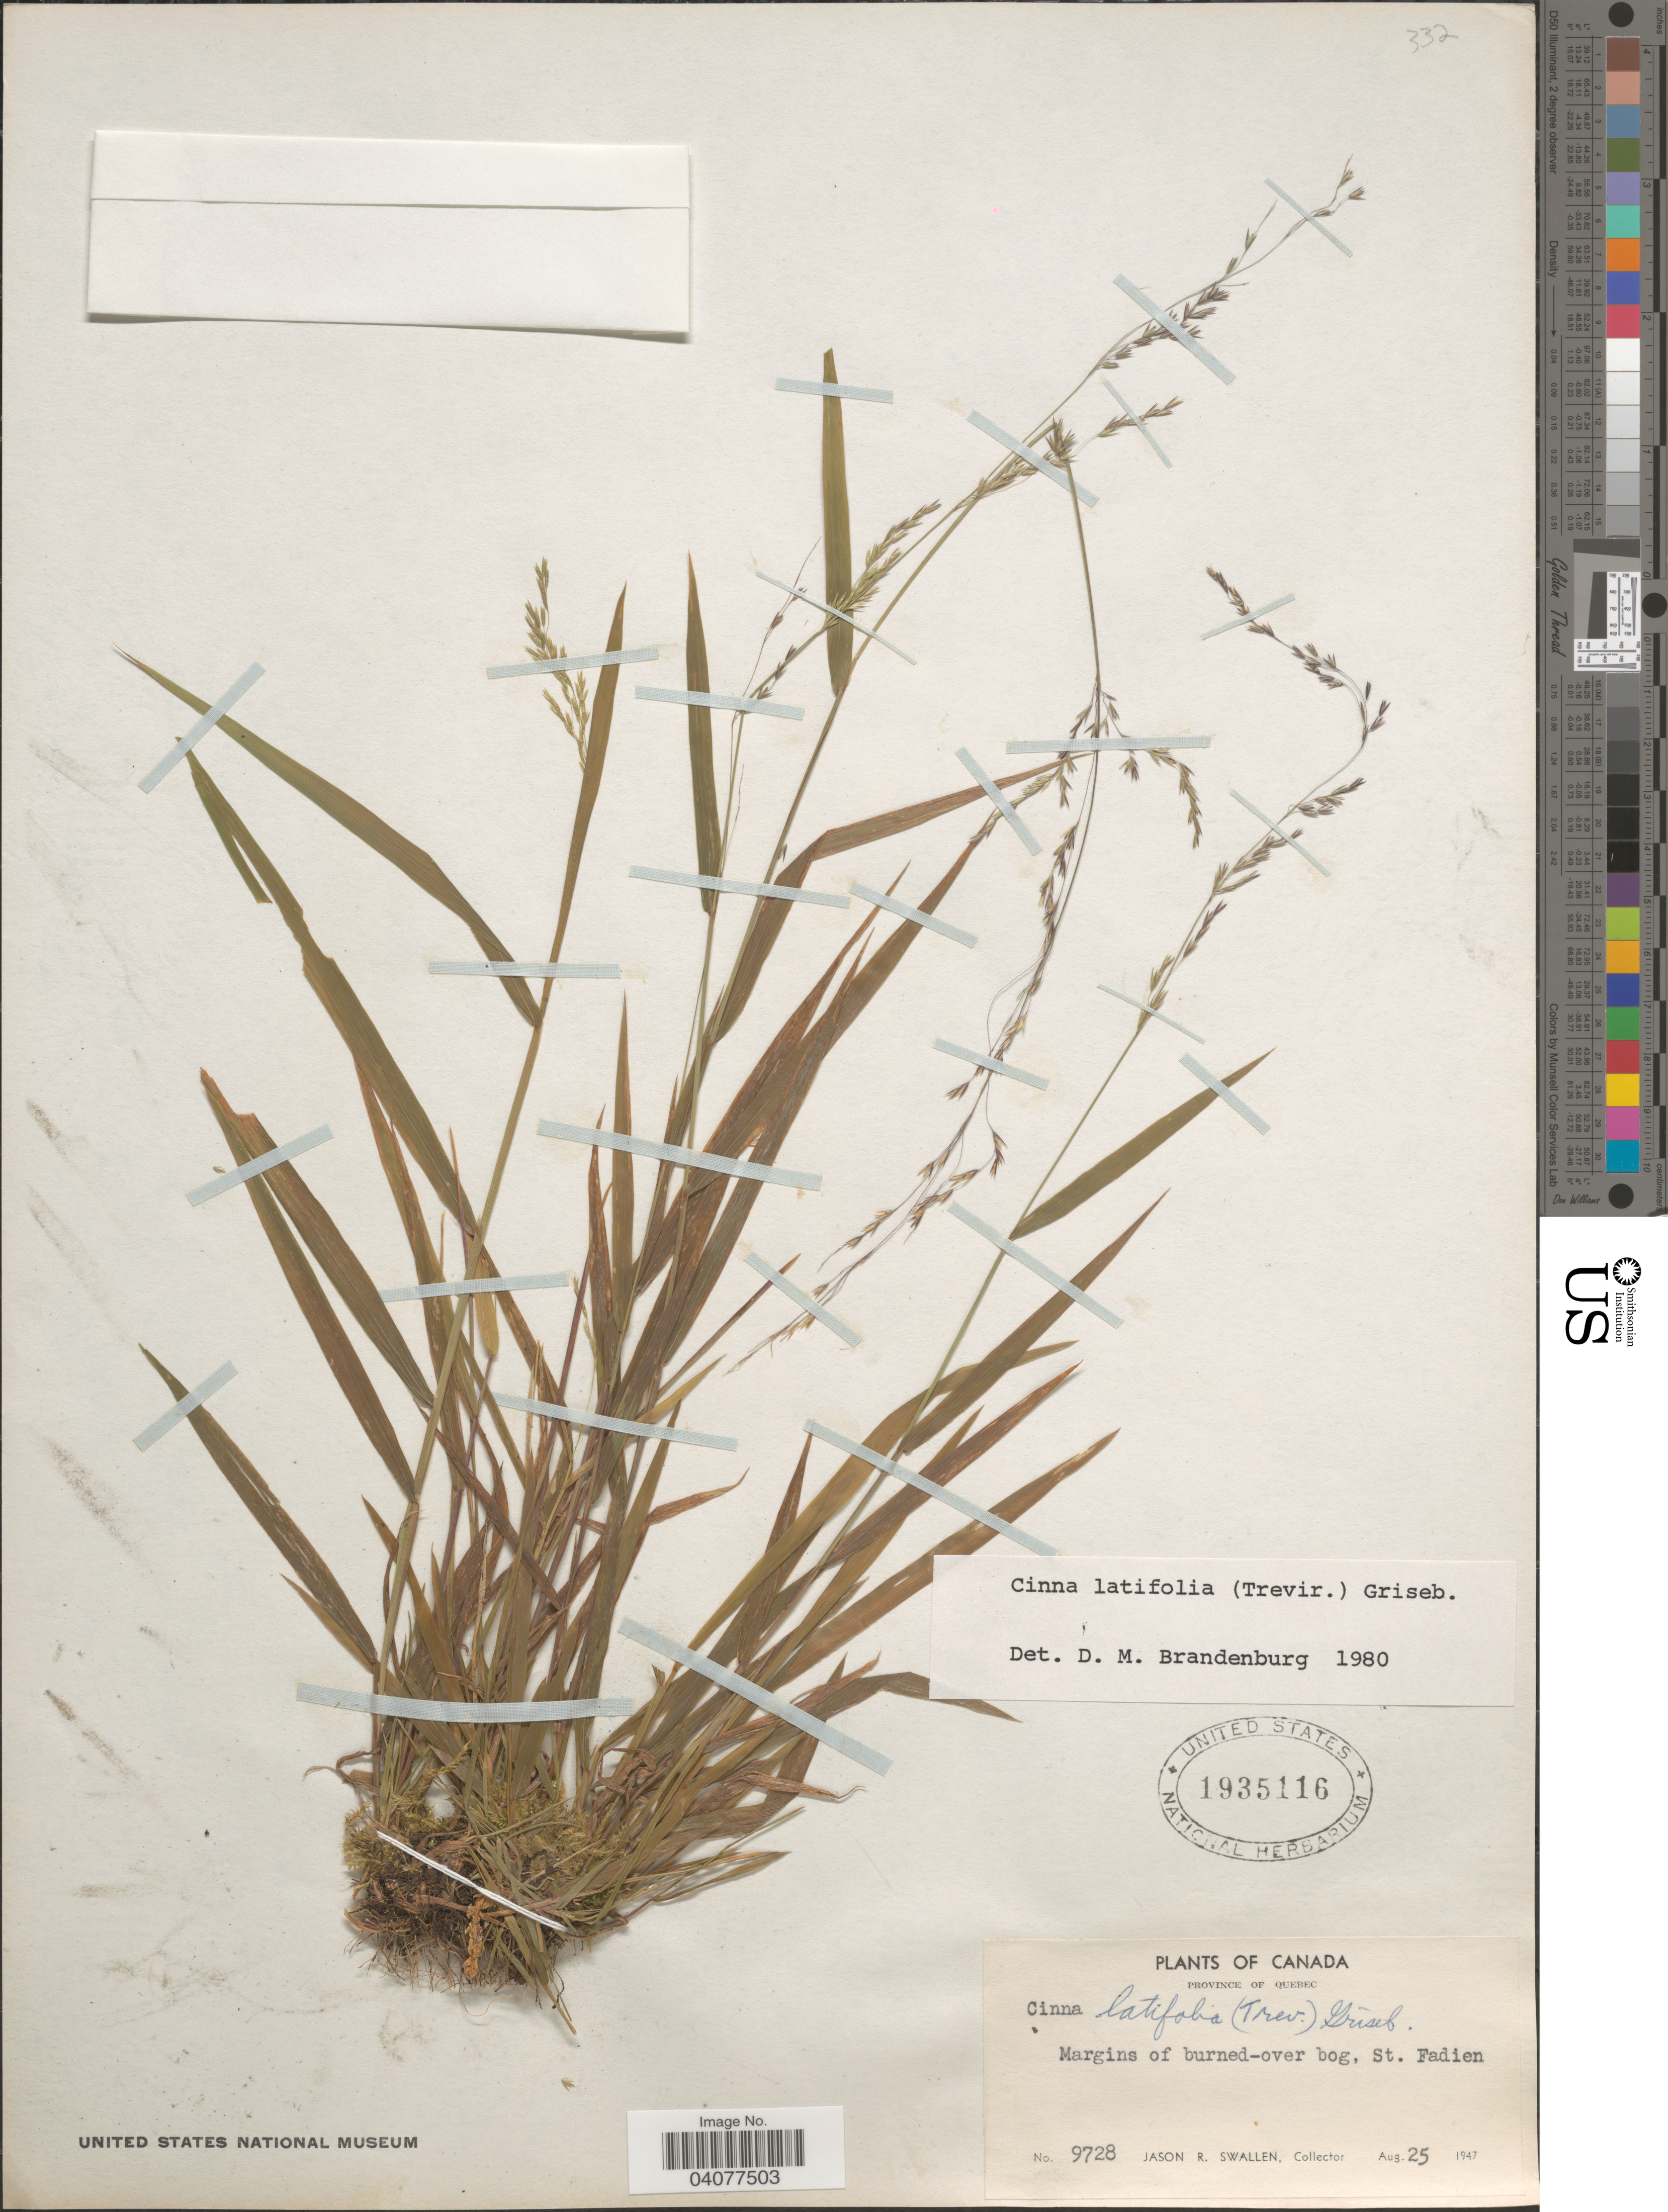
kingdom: Plantae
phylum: Tracheophyta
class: Liliopsida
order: Poales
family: Poaceae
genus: Cinna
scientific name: Cinna latifolia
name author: (Trevir. ex Goeppert) Griseb.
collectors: J. R. Swallen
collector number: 9728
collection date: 1947-08-25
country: Canada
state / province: Quebec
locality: Margins of burned-over bog, St. Fadien.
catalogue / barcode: US 1935116